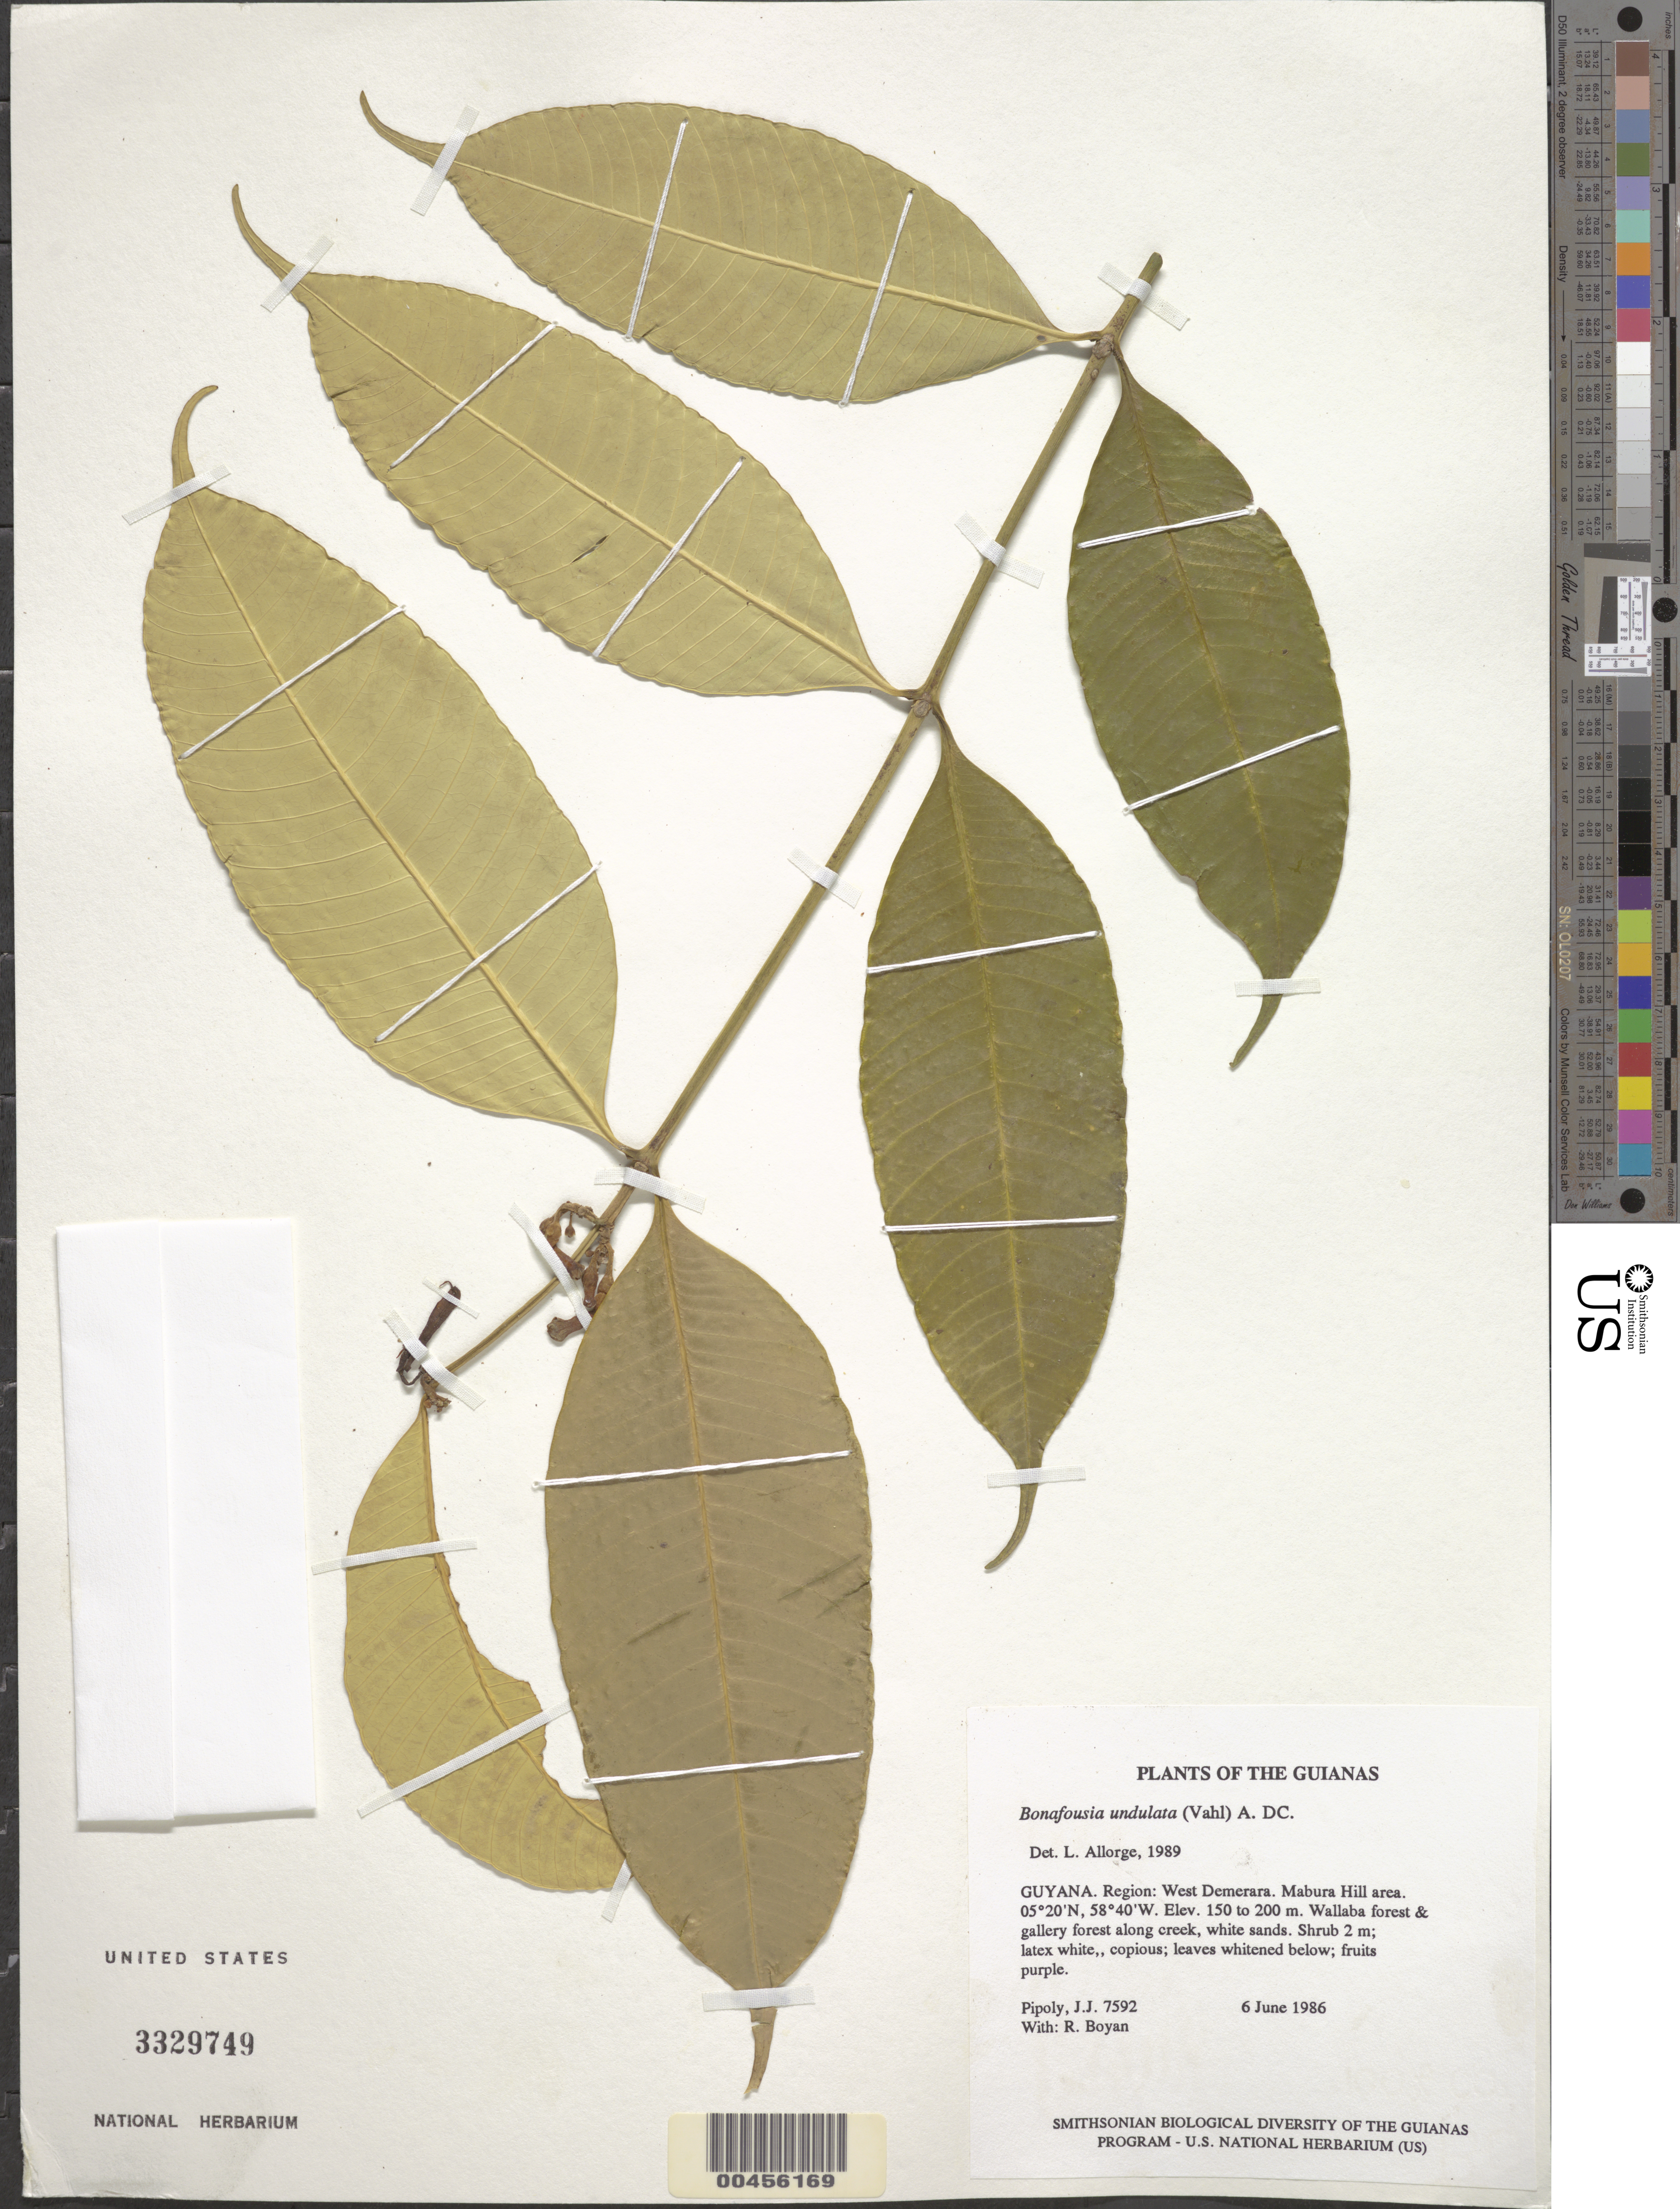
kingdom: Plantae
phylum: Tracheophyta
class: Magnoliopsida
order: Gentianales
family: Apocynaceae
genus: Bonafousia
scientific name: Bonafousia undulata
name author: (Vahl) A. DC.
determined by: Allorge, L.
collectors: J. J. Pipoly & R. Boyan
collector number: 7592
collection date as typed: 6 June 1986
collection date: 1986-06-06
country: Guyana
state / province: U. Demerara-Berbice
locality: Mabura Hill area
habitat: Wallaba forest & gallery forest along creek, white sands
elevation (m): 150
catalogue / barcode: US 3329749